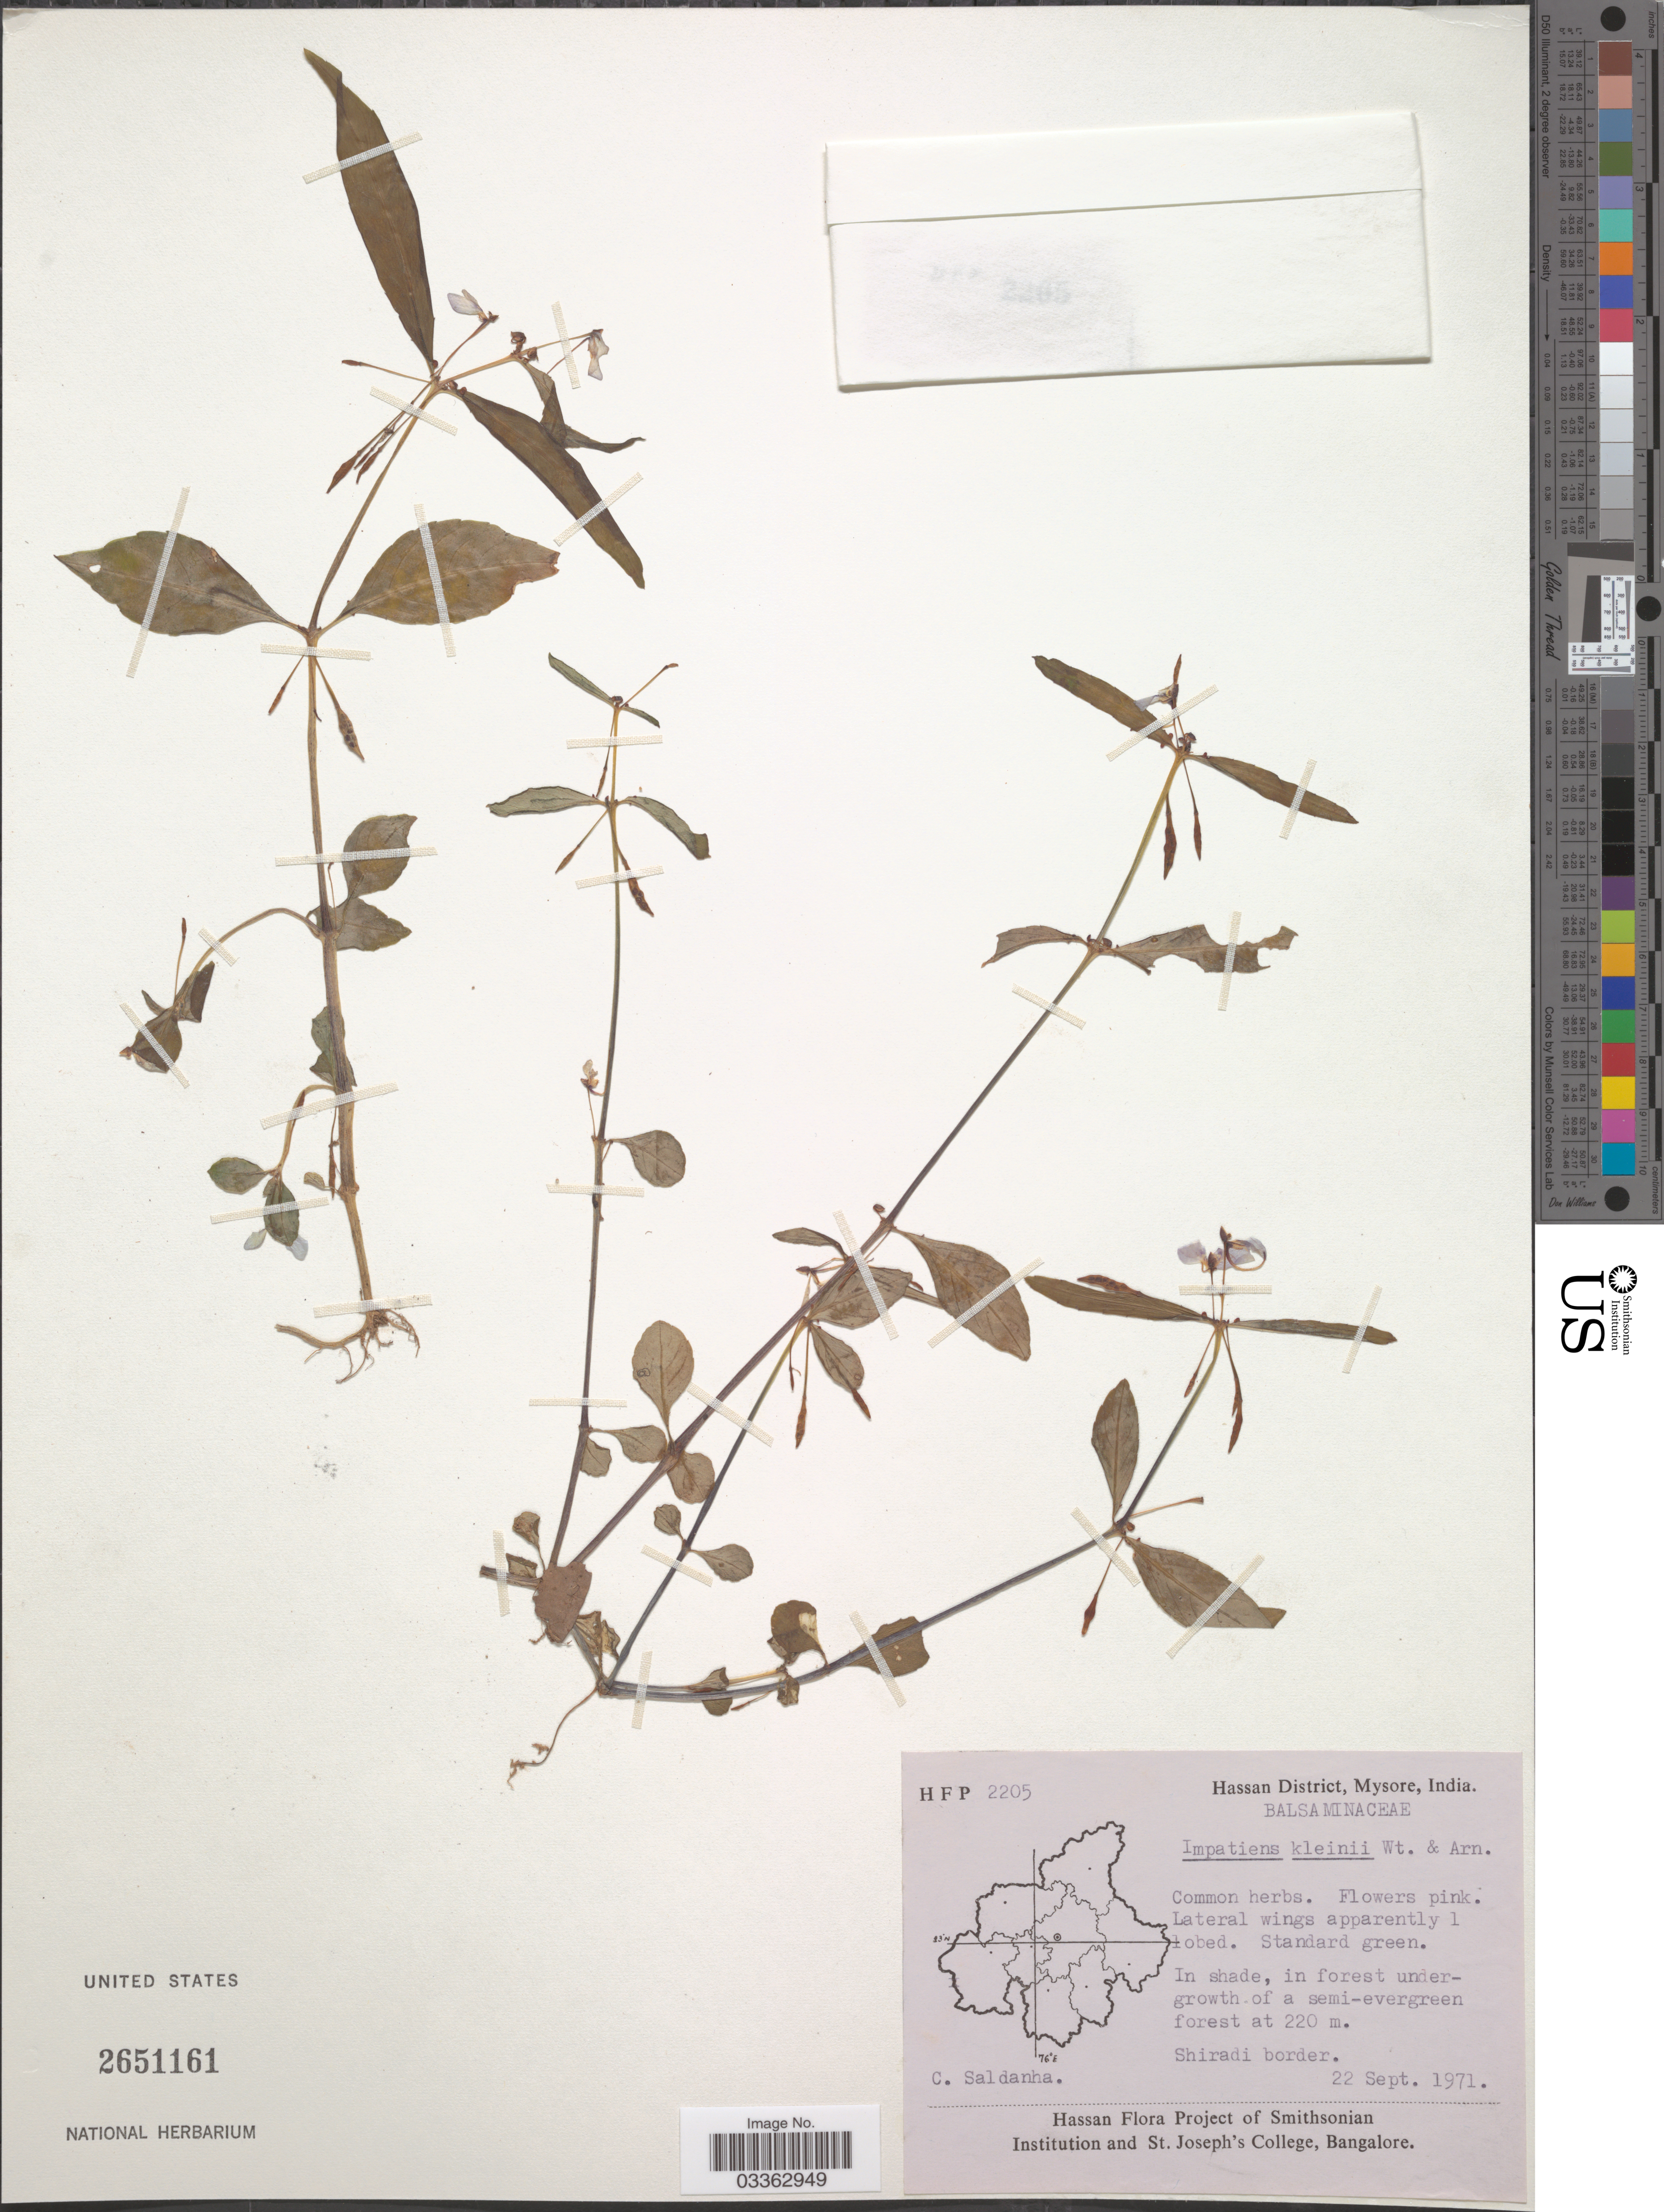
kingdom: Plantae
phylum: Tracheophyta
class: Magnoliopsida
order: Ericales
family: Balsaminaceae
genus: Impatiens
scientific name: Impatiens kleinii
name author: Wight & Arn.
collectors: C. Saldanha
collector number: HFP 2205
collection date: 1971-09-22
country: India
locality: Hassan District, Mysore. Shiradi border.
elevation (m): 220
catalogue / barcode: US 2651161